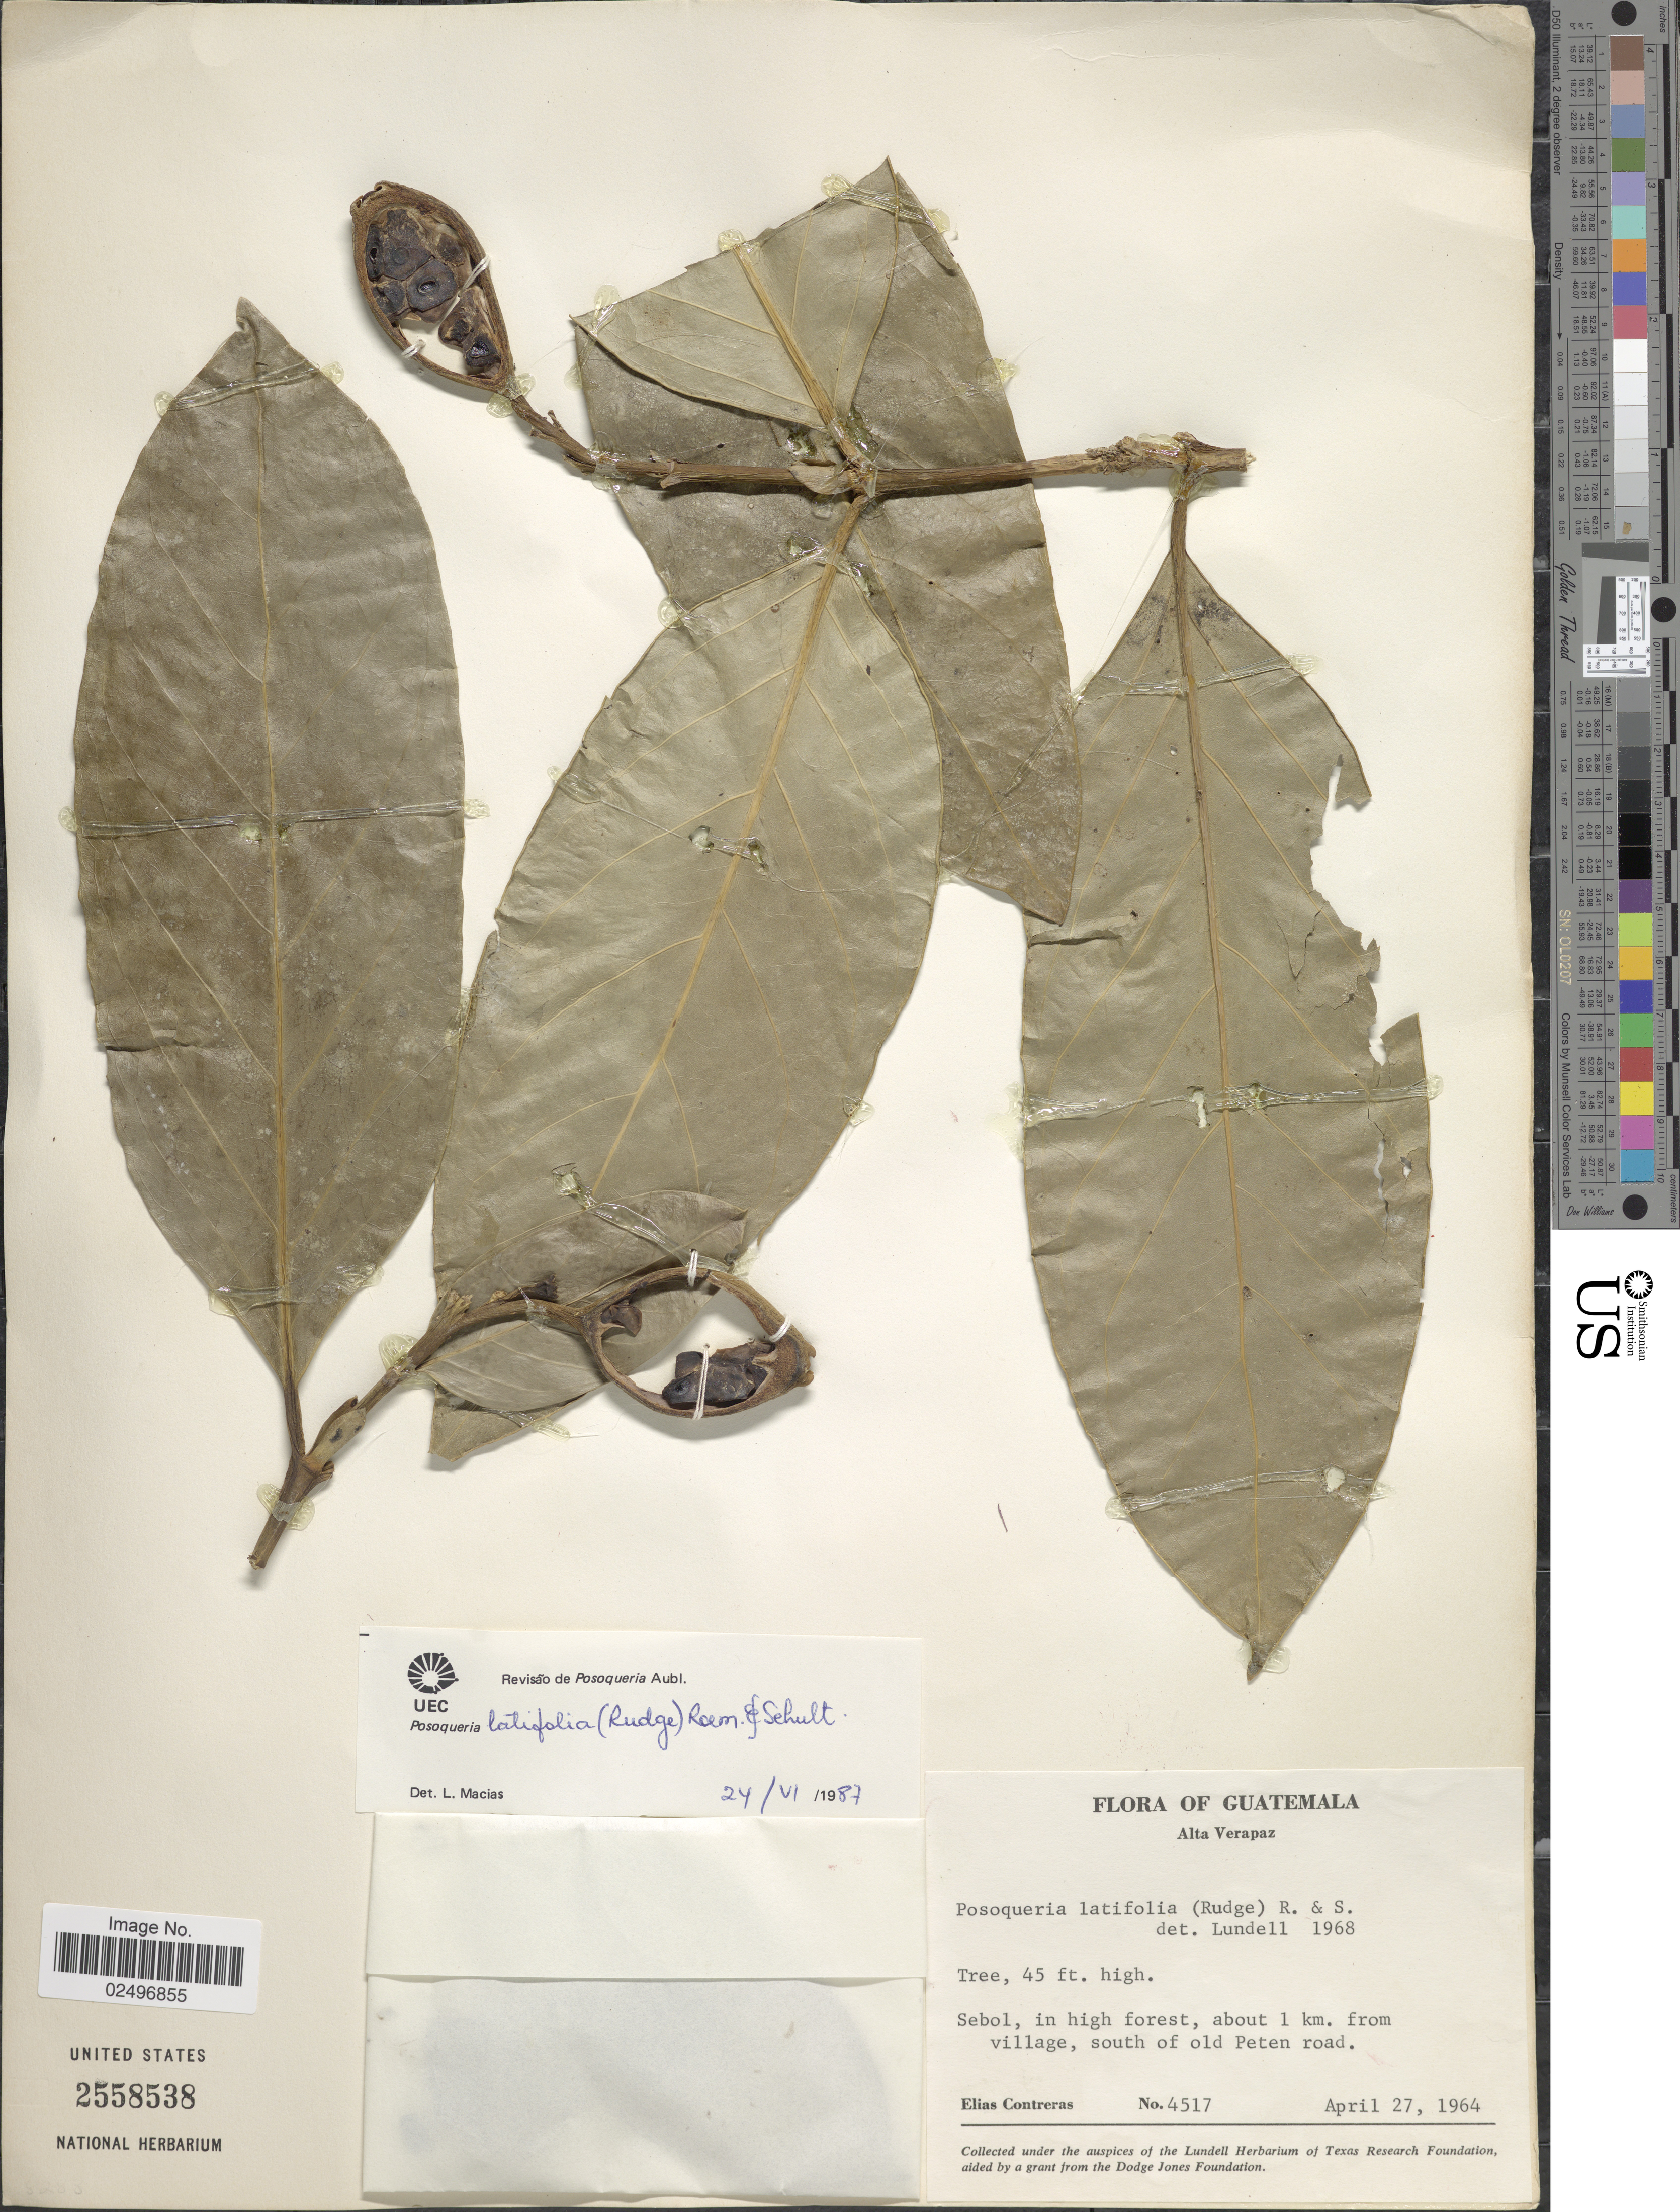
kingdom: Plantae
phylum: Tracheophyta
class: Magnoliopsida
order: Gentianales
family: Rubiaceae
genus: Posoqueria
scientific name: Posoqueria latifolia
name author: (Rudge) Roem. & Schult.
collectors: E. Contreras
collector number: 4517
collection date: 1964-04-27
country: Guatemala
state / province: Alta Verapaz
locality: Sebol, in high forest, about 1 km from village, south of old Peten Road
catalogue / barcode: US 2558538